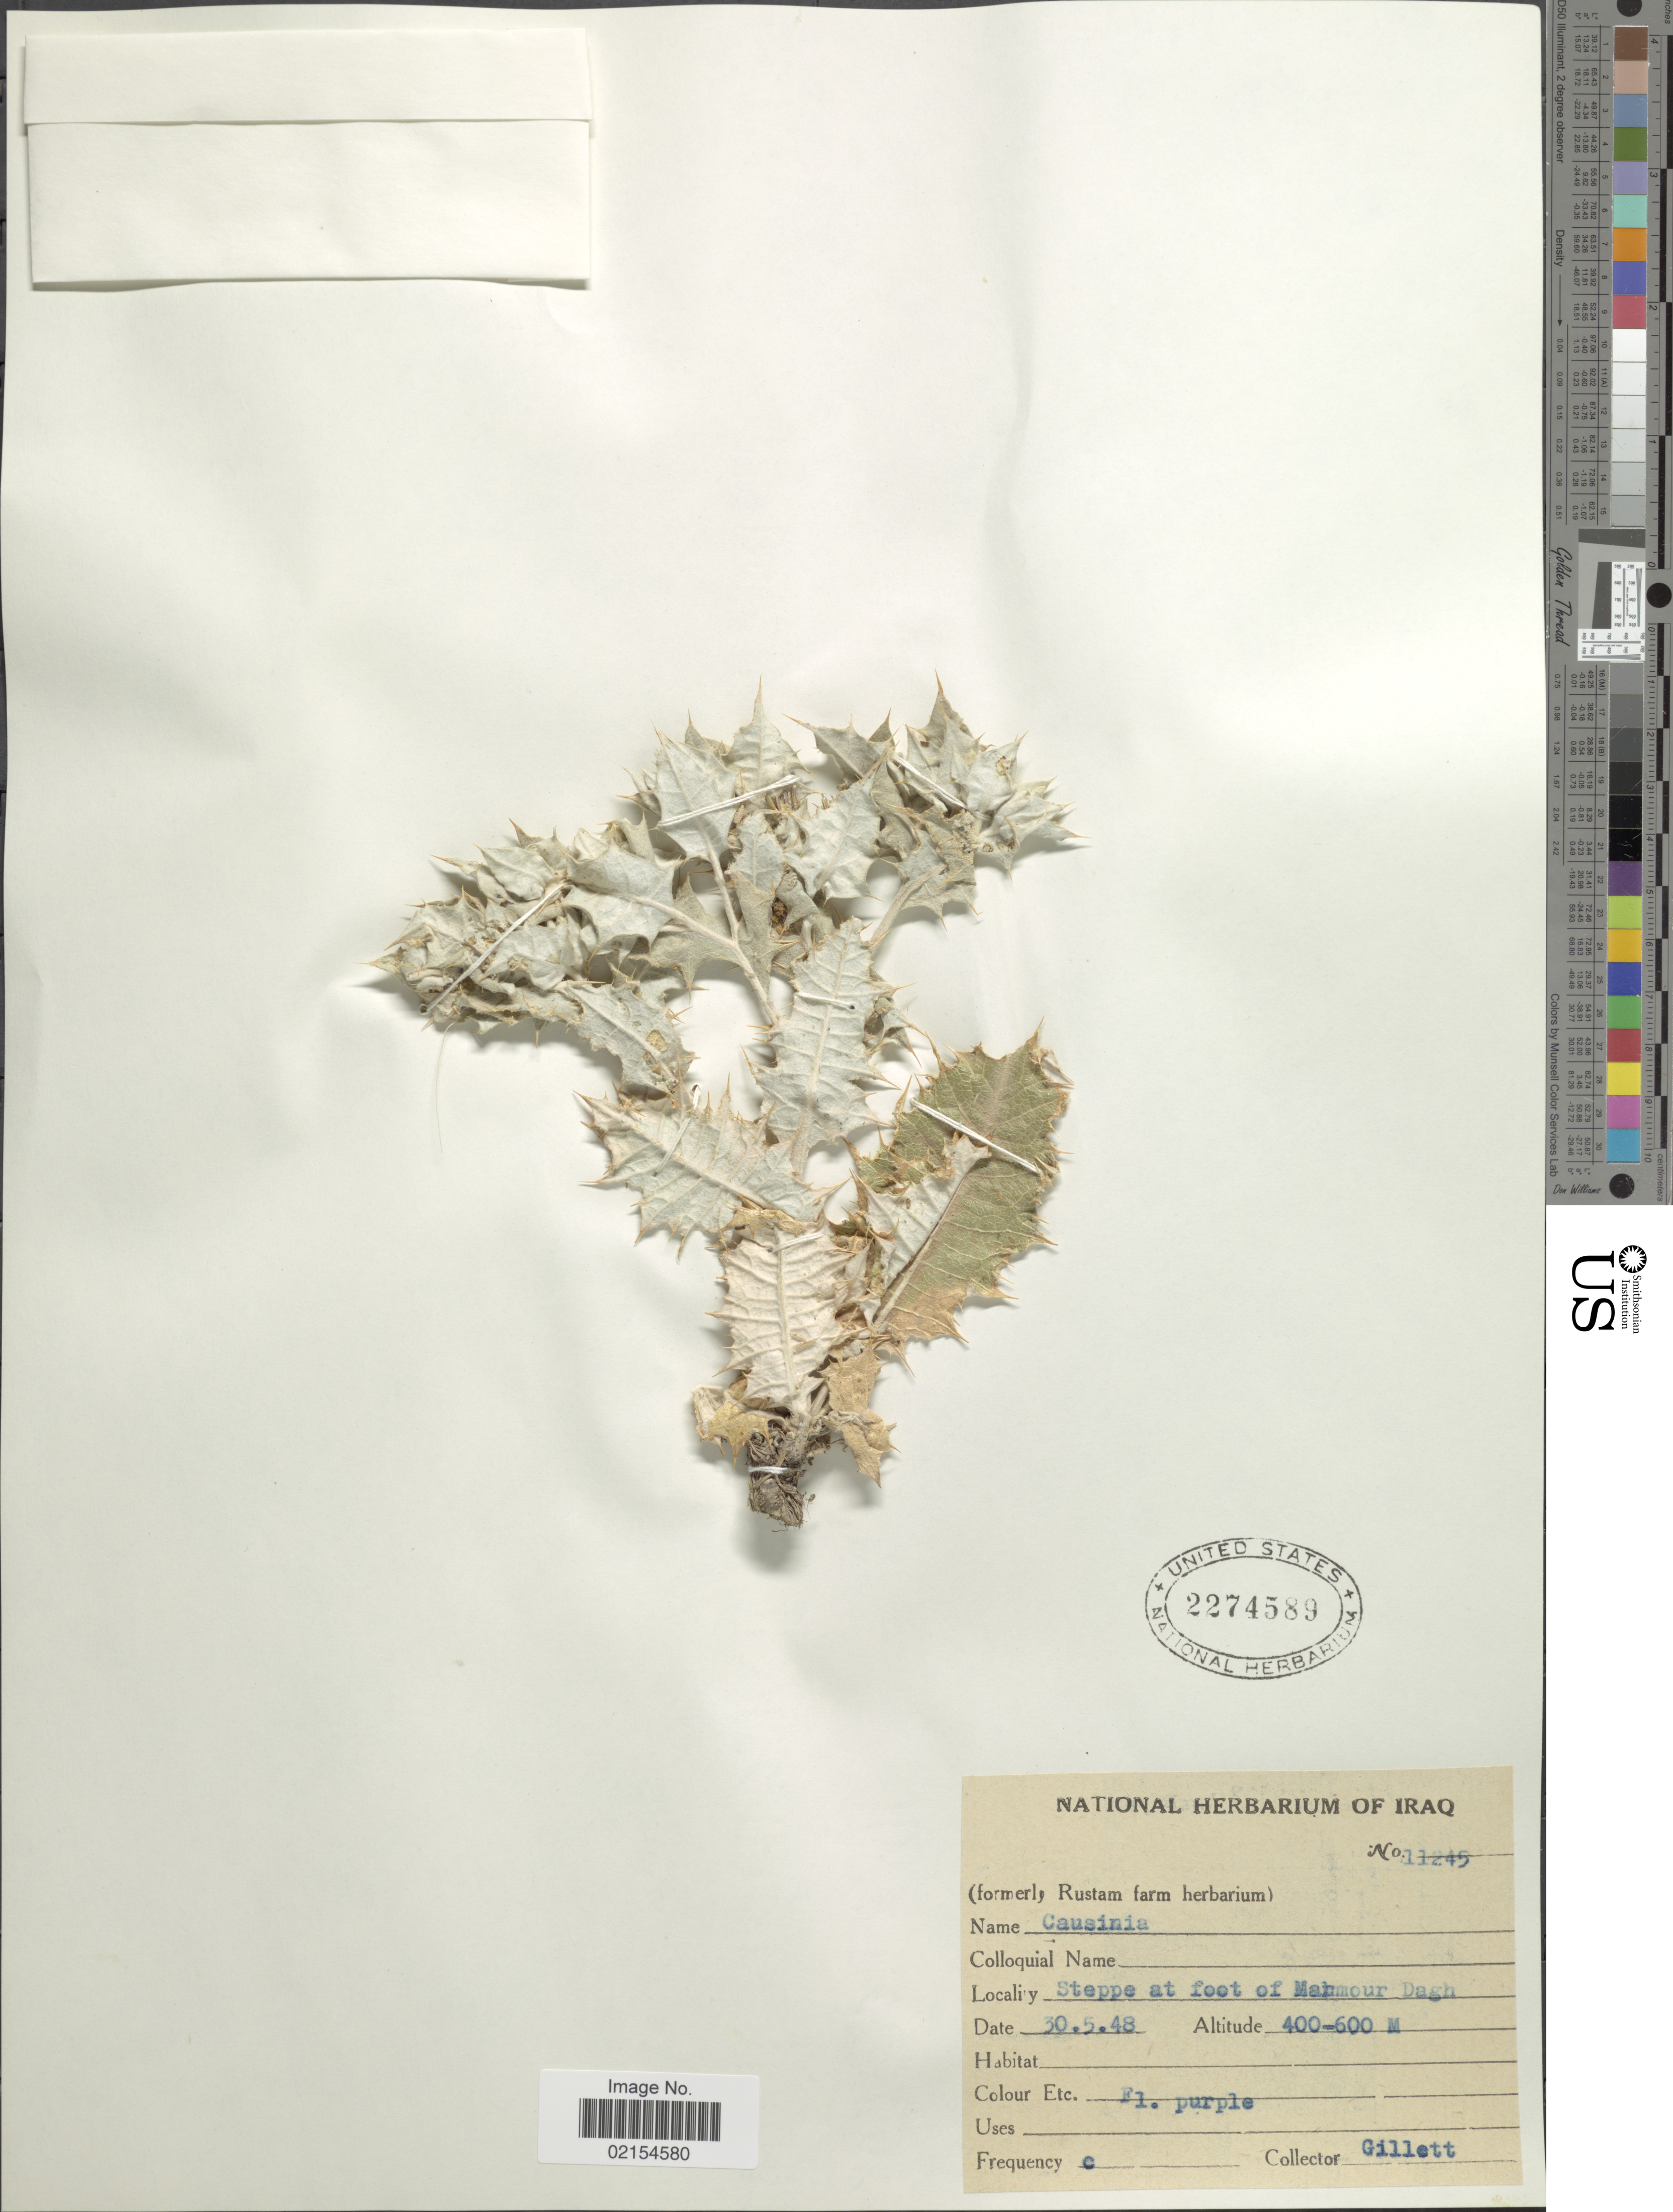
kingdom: Plantae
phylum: Tracheophyta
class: Magnoliopsida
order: Asterales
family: Asteraceae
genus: Cousinia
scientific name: Cousinia sp.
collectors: Gillett, --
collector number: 11245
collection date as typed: Transcribed d/m/y: 30/5/48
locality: Steppe at foot of Manmour Dagh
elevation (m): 400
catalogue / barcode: US 2274589